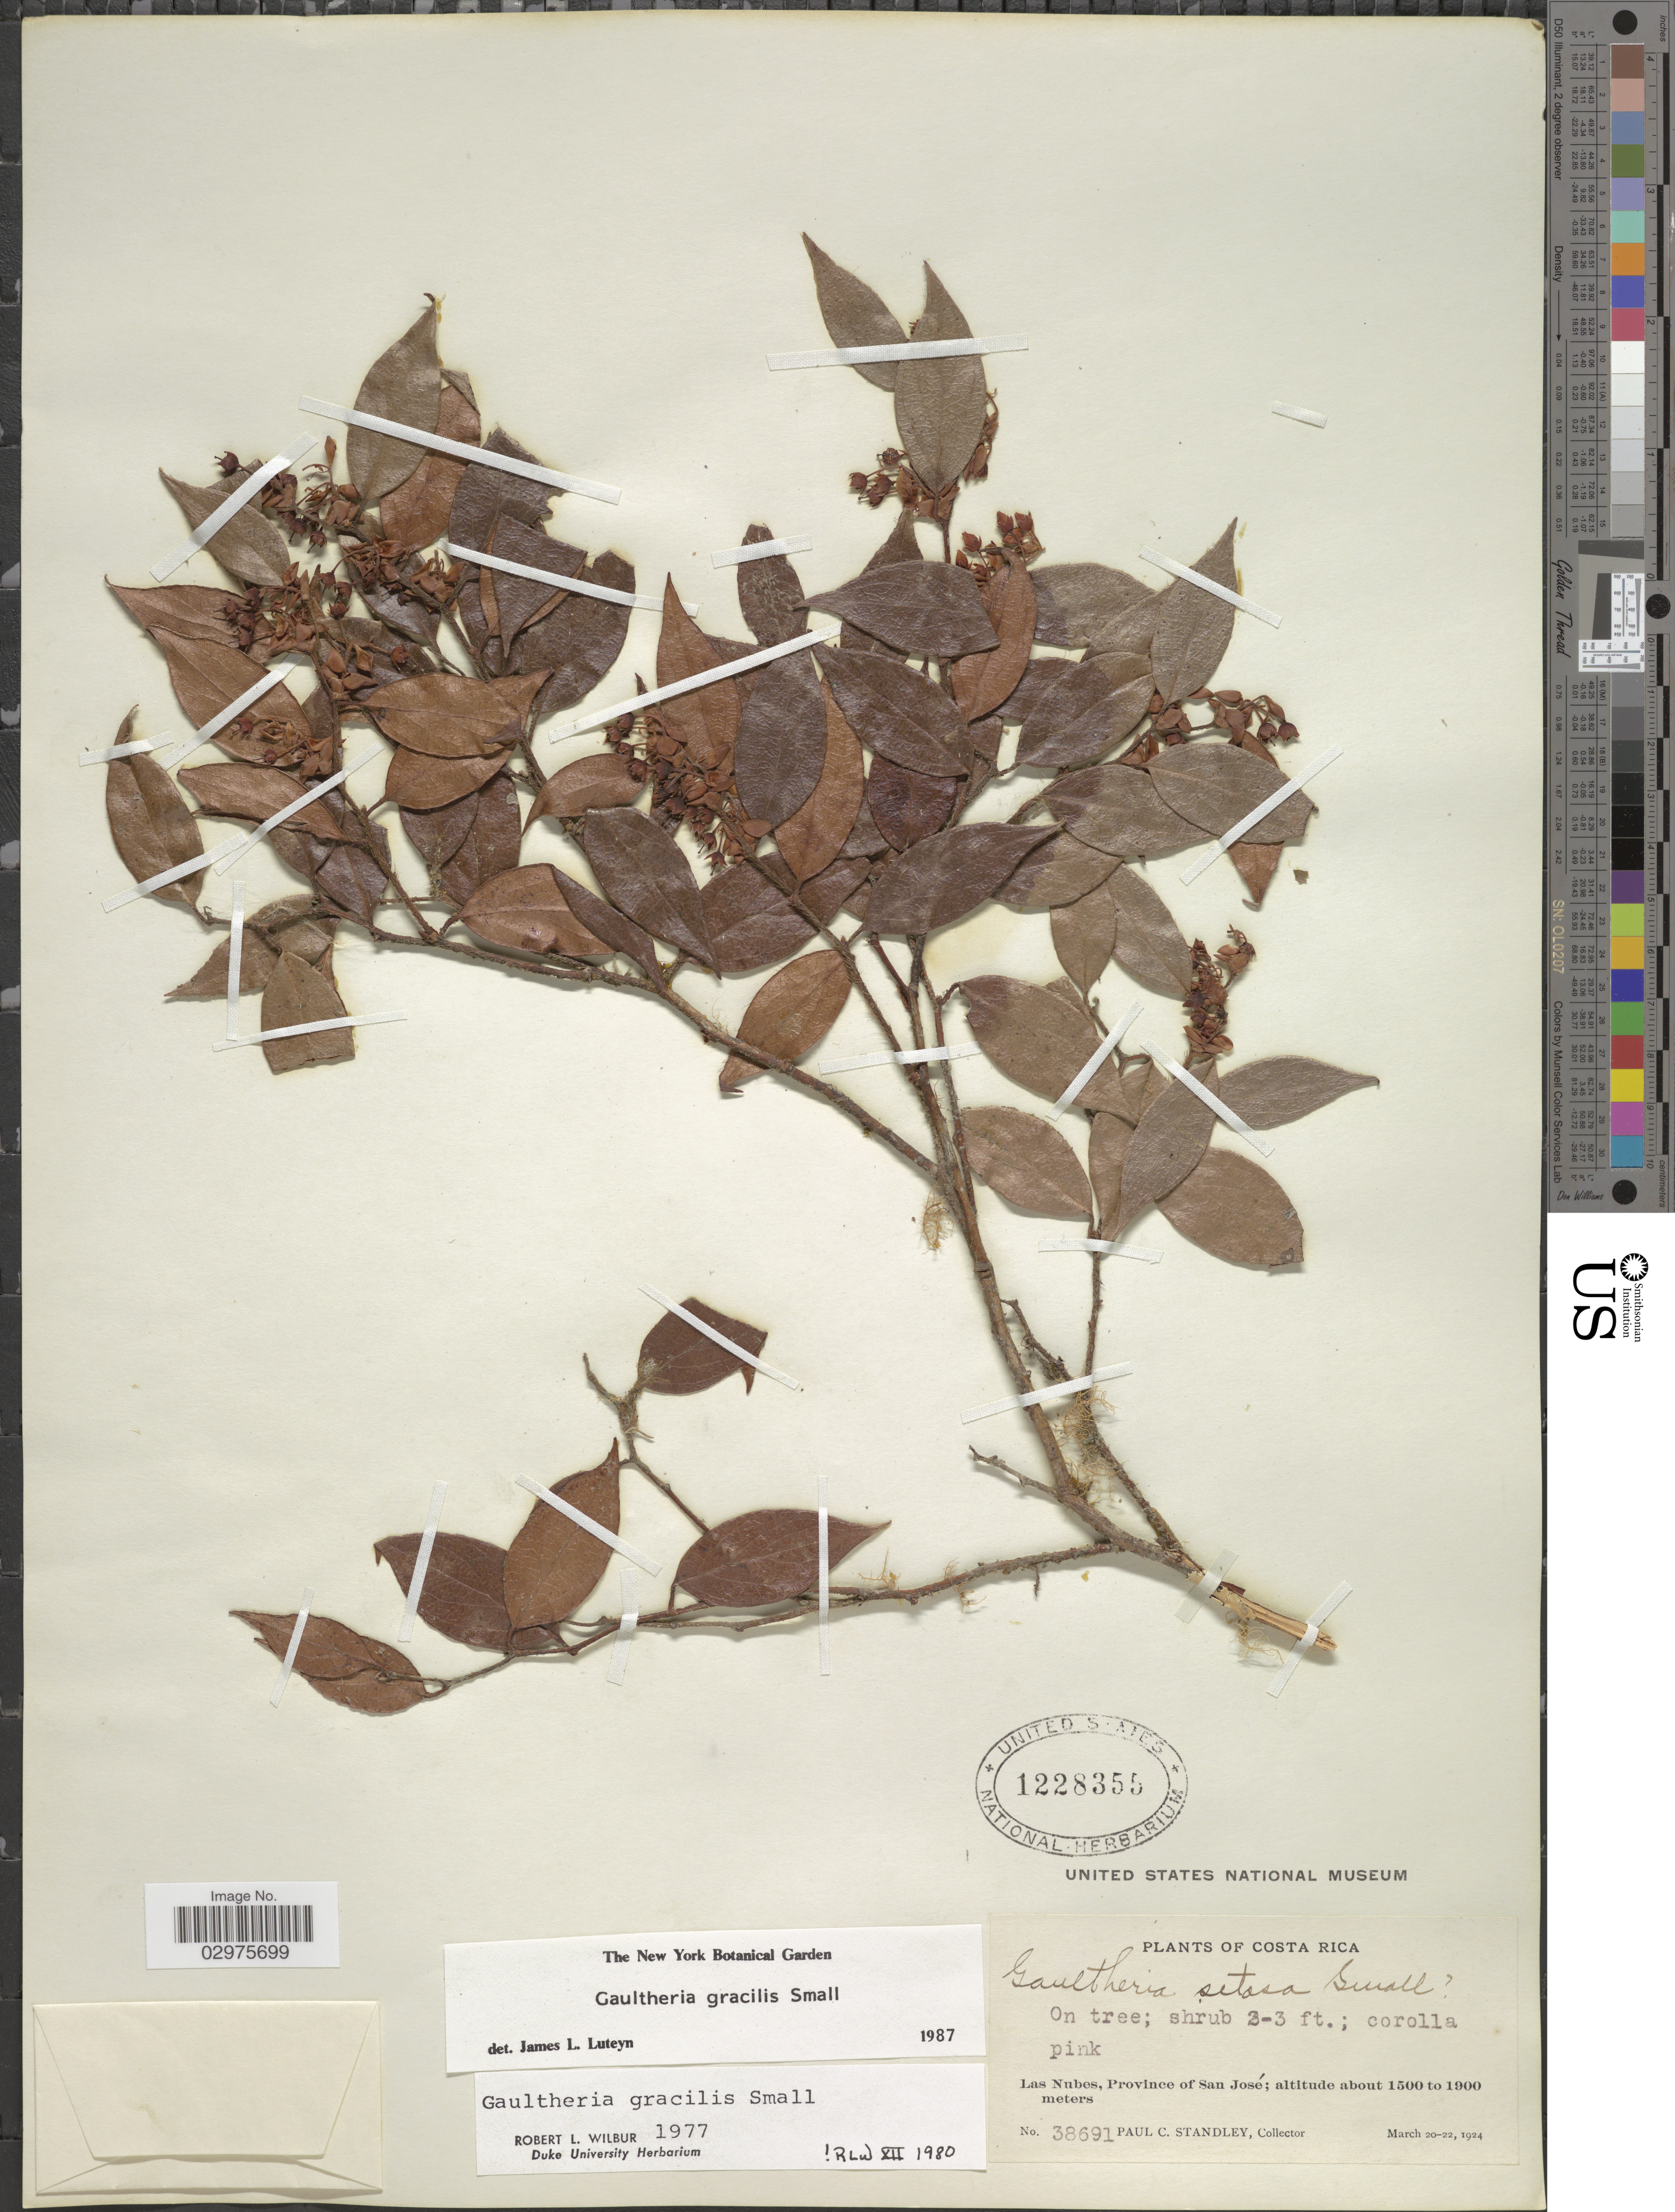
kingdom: Plantae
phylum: Tracheophyta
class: Magnoliopsida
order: Ericales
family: Ericaceae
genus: Gaultheria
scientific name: Gaultheria gracilis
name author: Small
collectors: P. C. Standley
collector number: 38691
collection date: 1924-03-20/1924-03-22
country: Costa Rica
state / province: San José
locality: Las Nubes.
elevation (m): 1500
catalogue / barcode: US 1228355